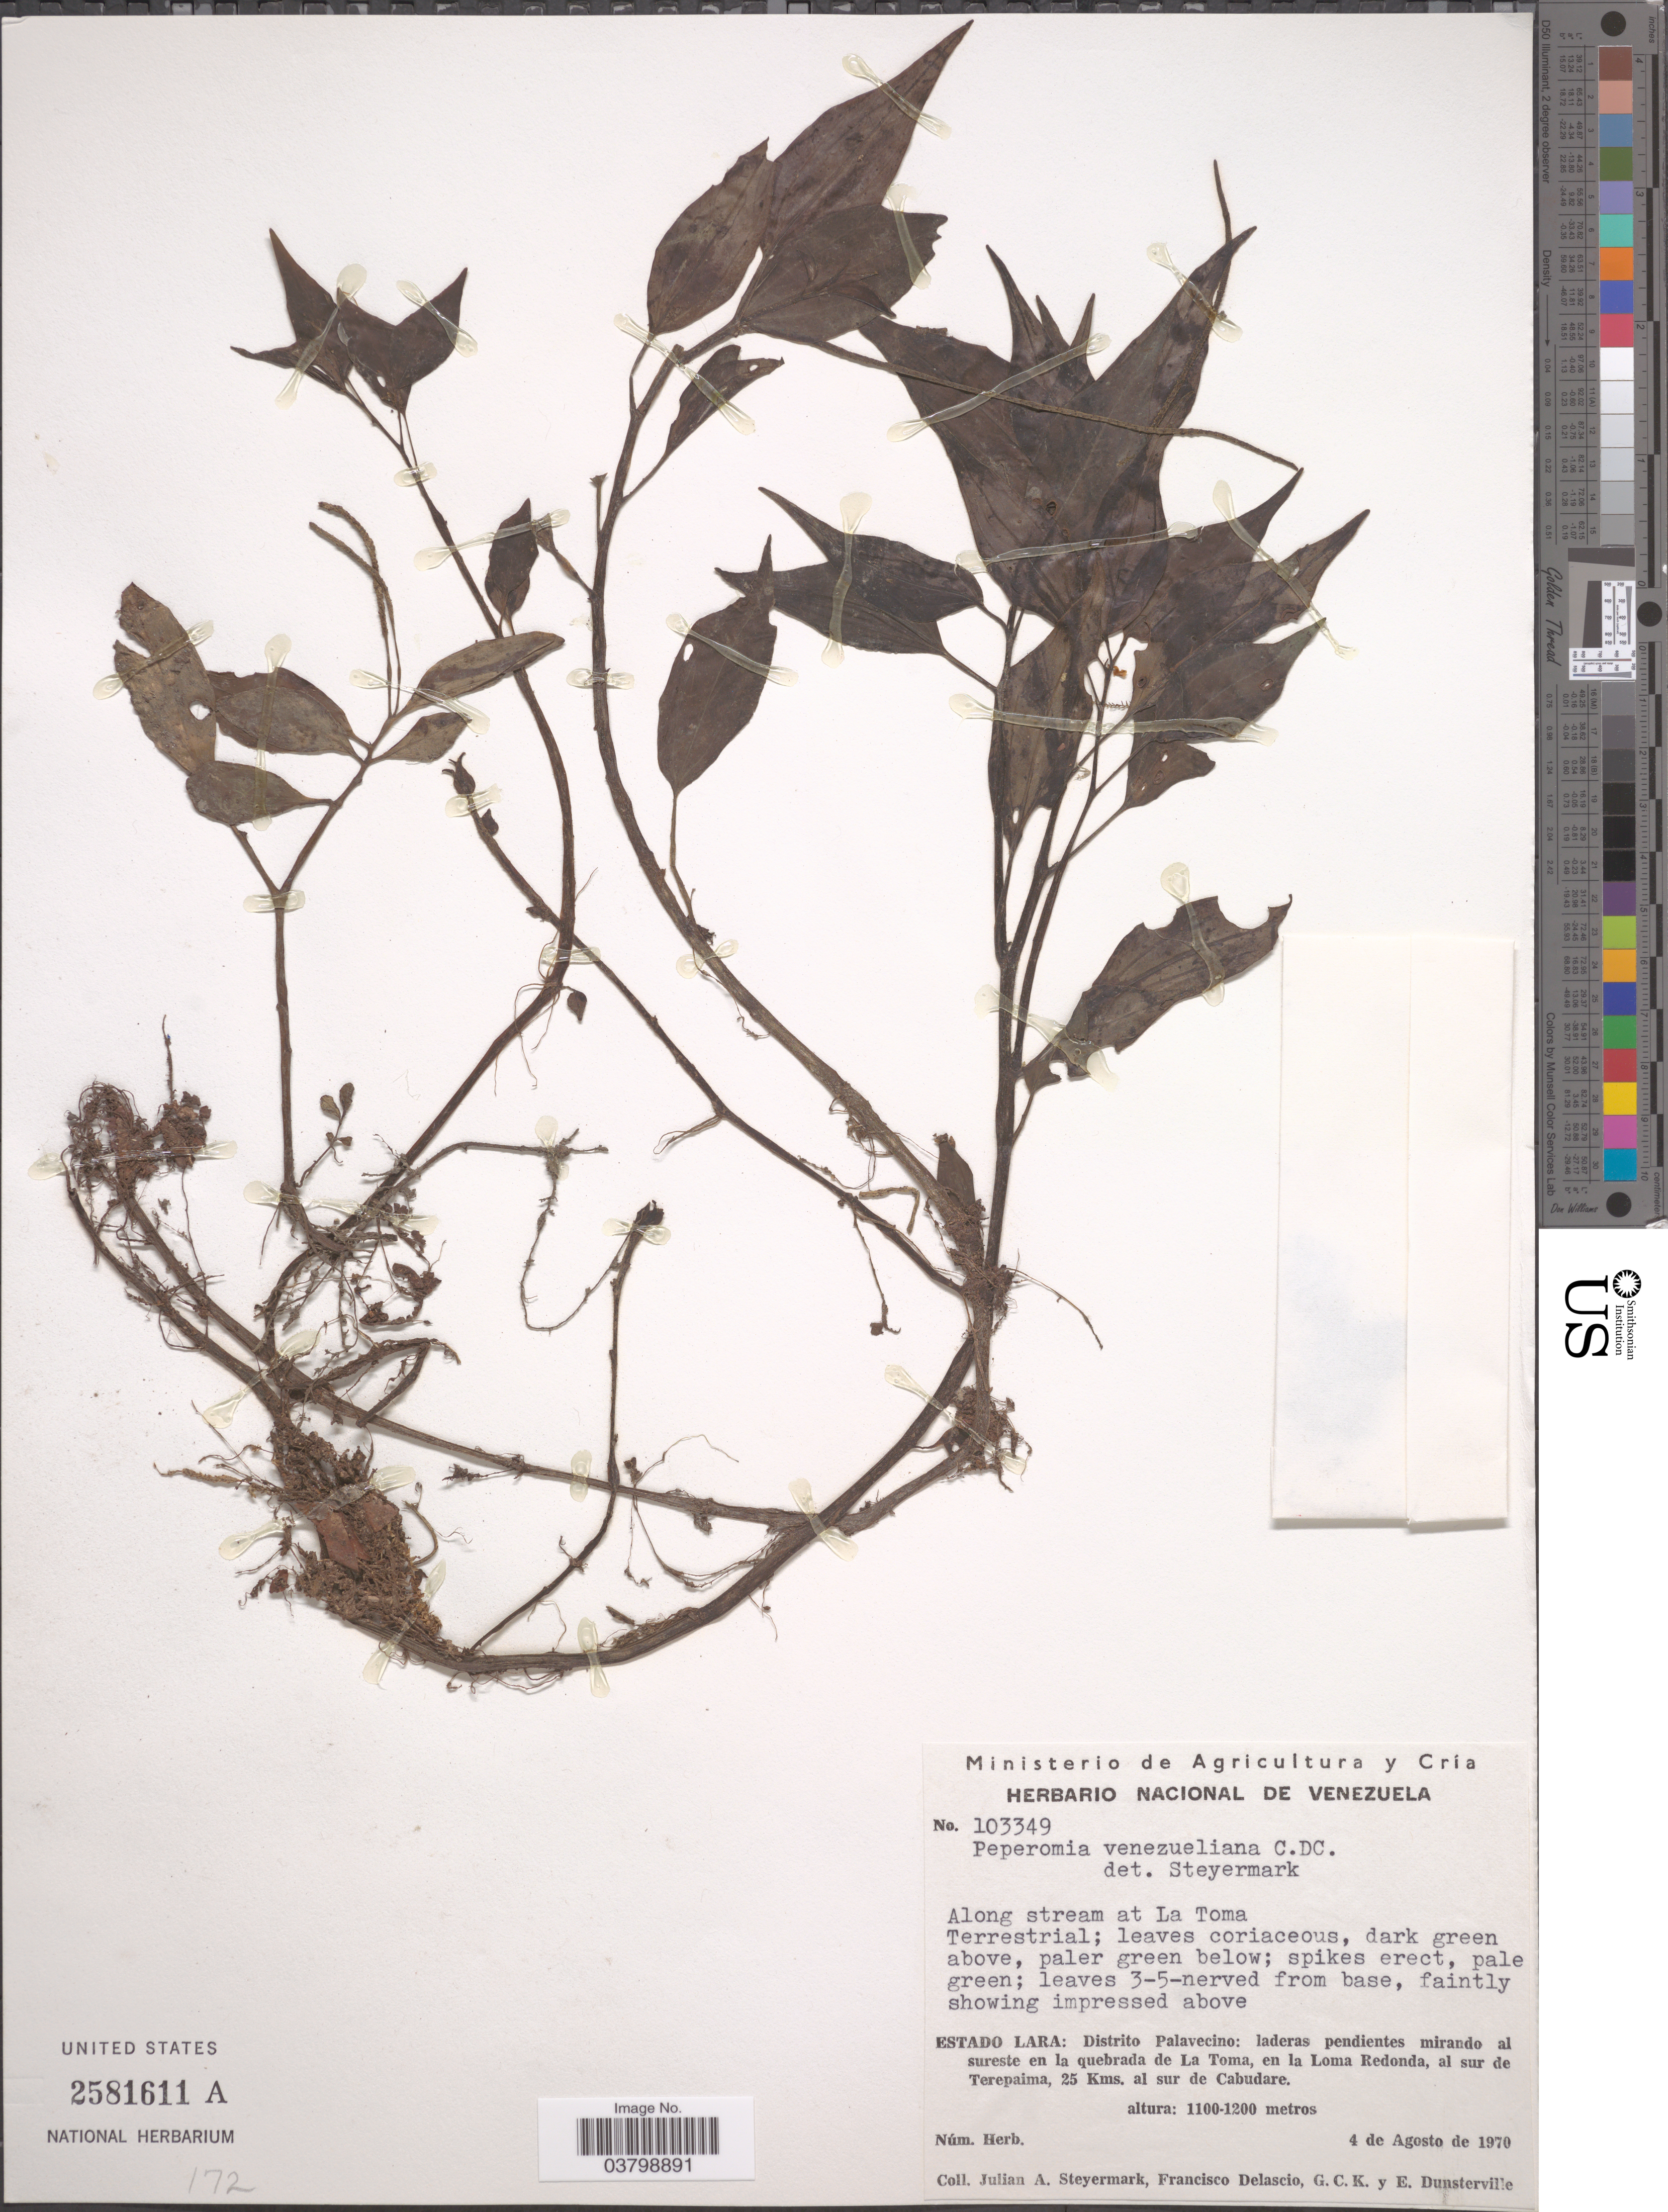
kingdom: Plantae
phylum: Tracheophyta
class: Magnoliopsida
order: Piperales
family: Piperaceae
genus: Peperomia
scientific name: Peperomia trinervis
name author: Ruiz & Pav.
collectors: J. Steyermark, F. Delascio, G. C. K. Dunsterville & E. Dunsterville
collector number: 103349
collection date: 1970-08-04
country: Venezuela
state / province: Lara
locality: Distrito Palavecino: laderas pendientes mirando al sureste en la quebrada de La Toma, en la Loma Redonda, al sur de Terepaima, 25 Kms. al sur de Cabudare.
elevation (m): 1100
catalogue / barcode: US 2581611A